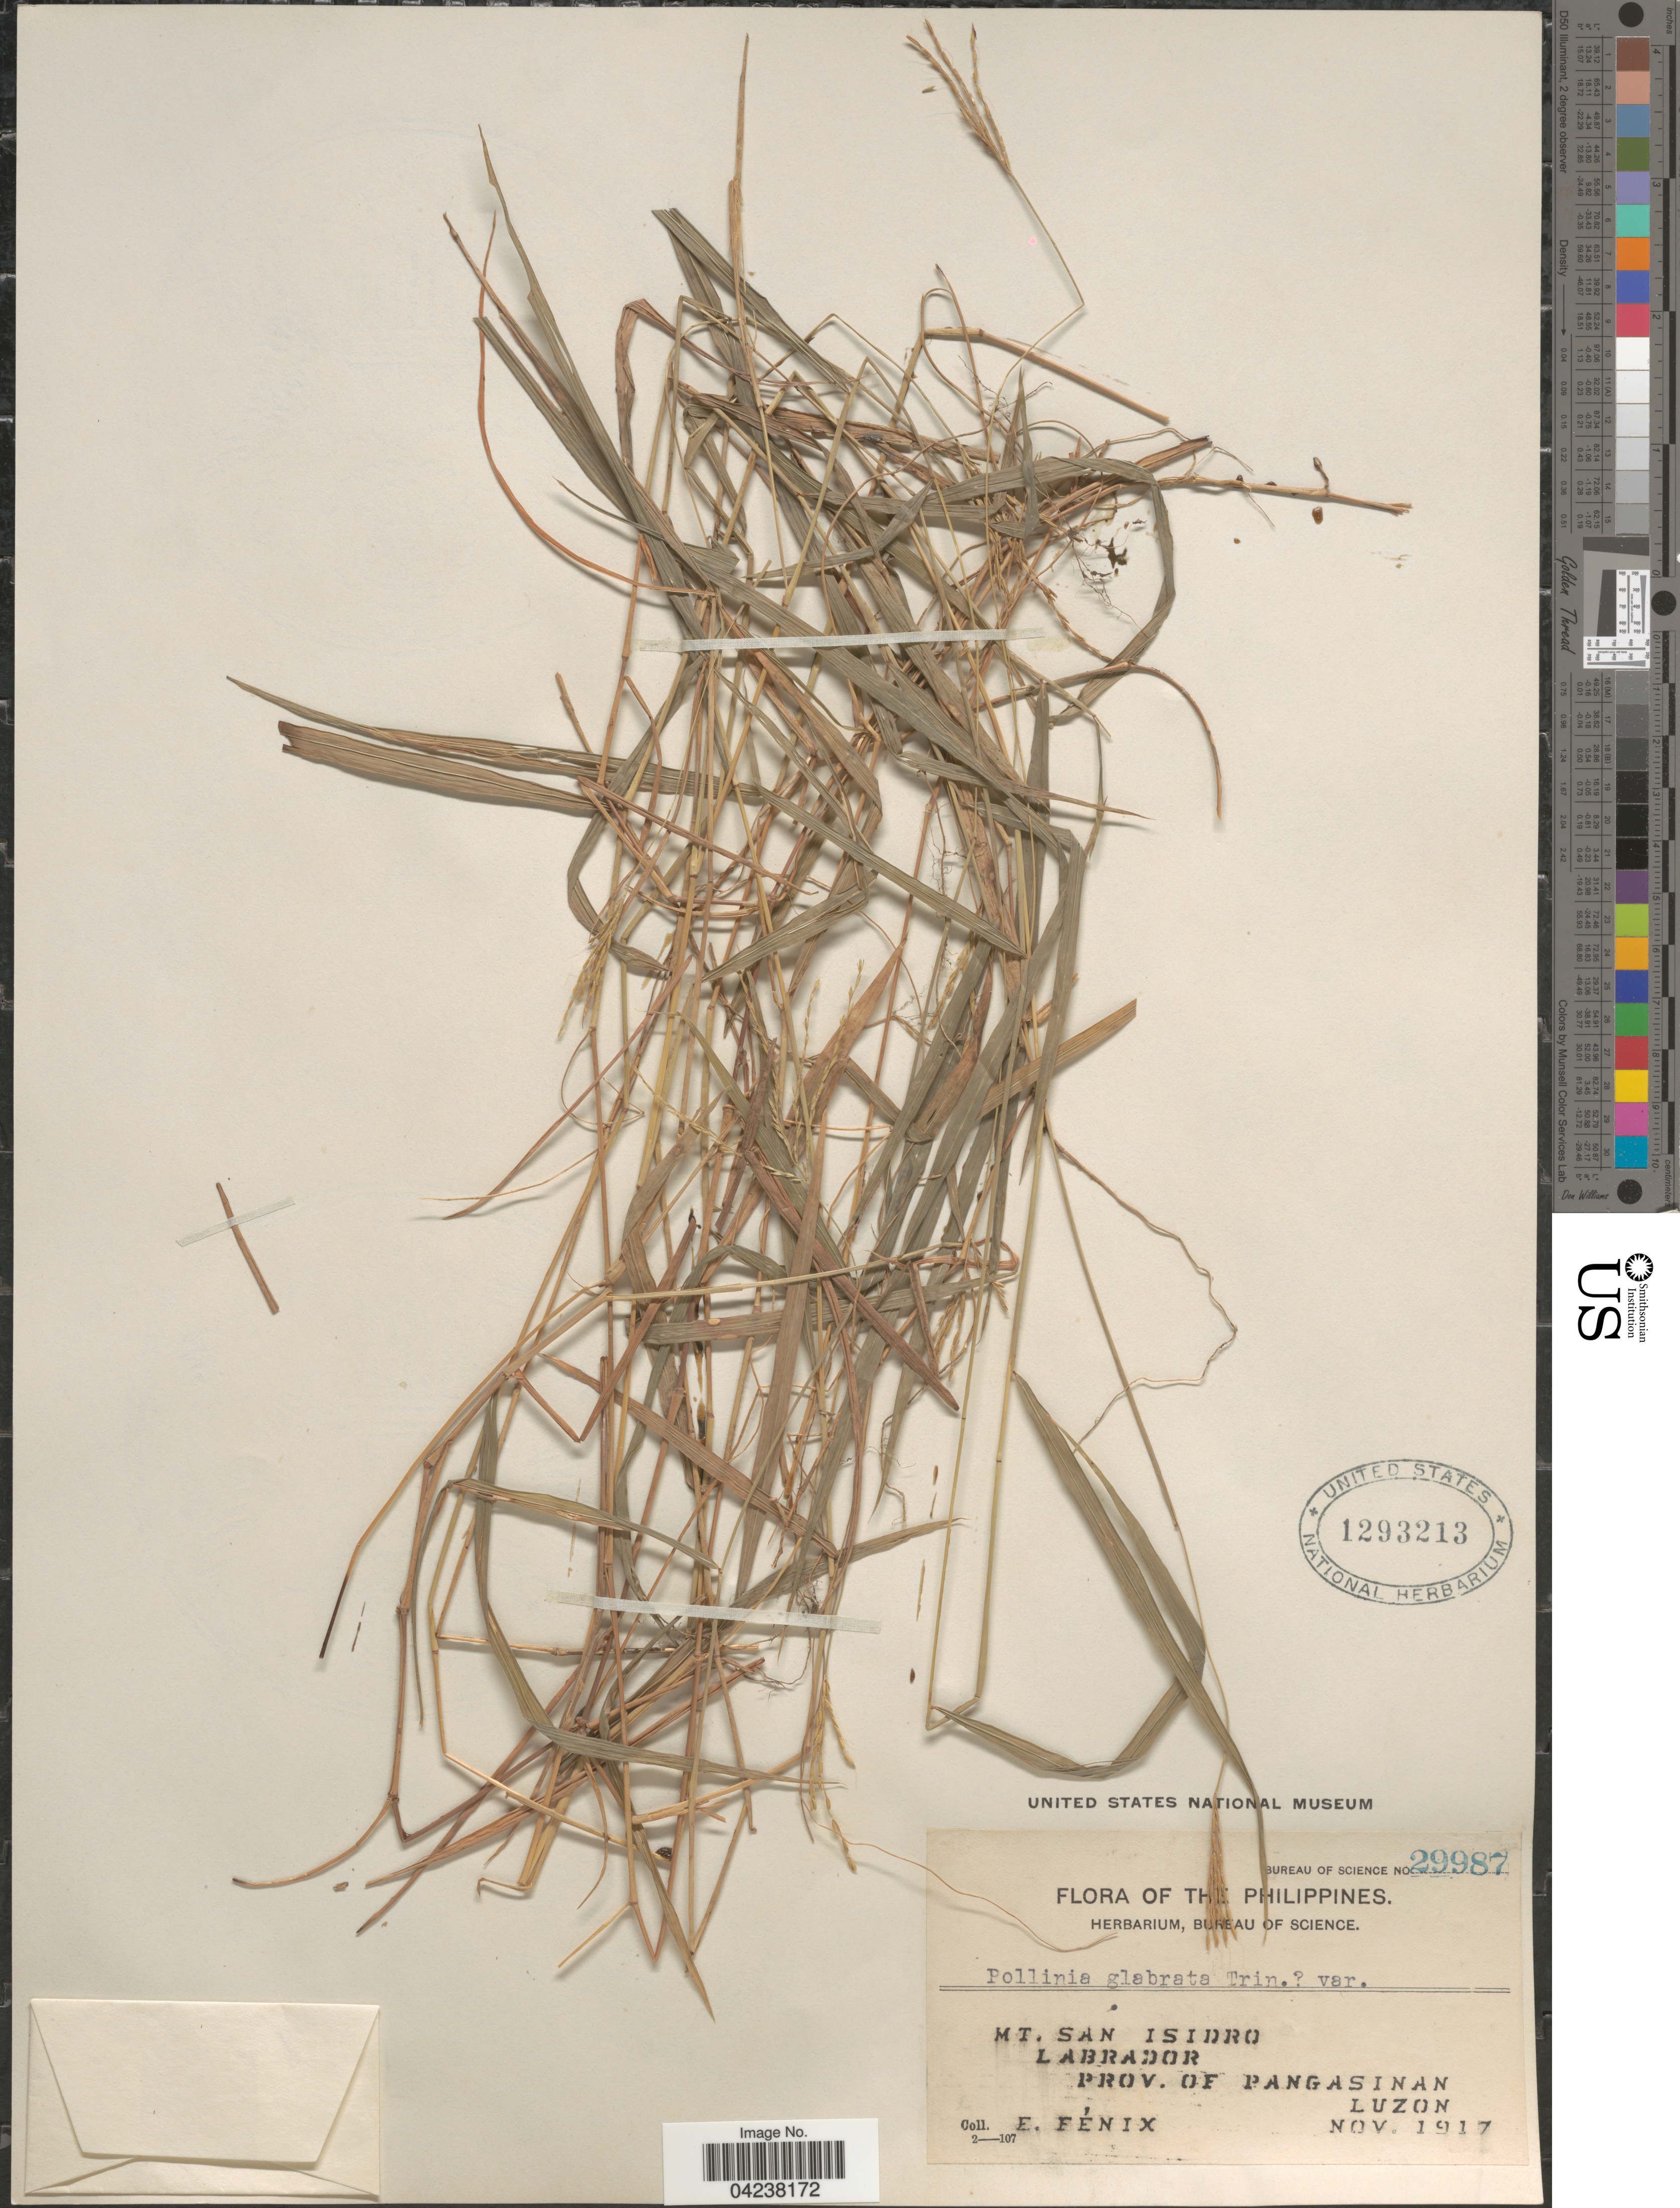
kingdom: Plantae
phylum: Tracheophyta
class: Liliopsida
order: Poales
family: Poaceae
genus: Microstegium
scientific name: Microstegium glabratum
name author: (Trin.) Camus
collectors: E. Fénix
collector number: Bureau of Science 29987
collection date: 1917-11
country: Philippines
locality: Mt. San Isidro. Labrador. Prov. of Pangasinan. Luzon.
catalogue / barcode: US 1293213